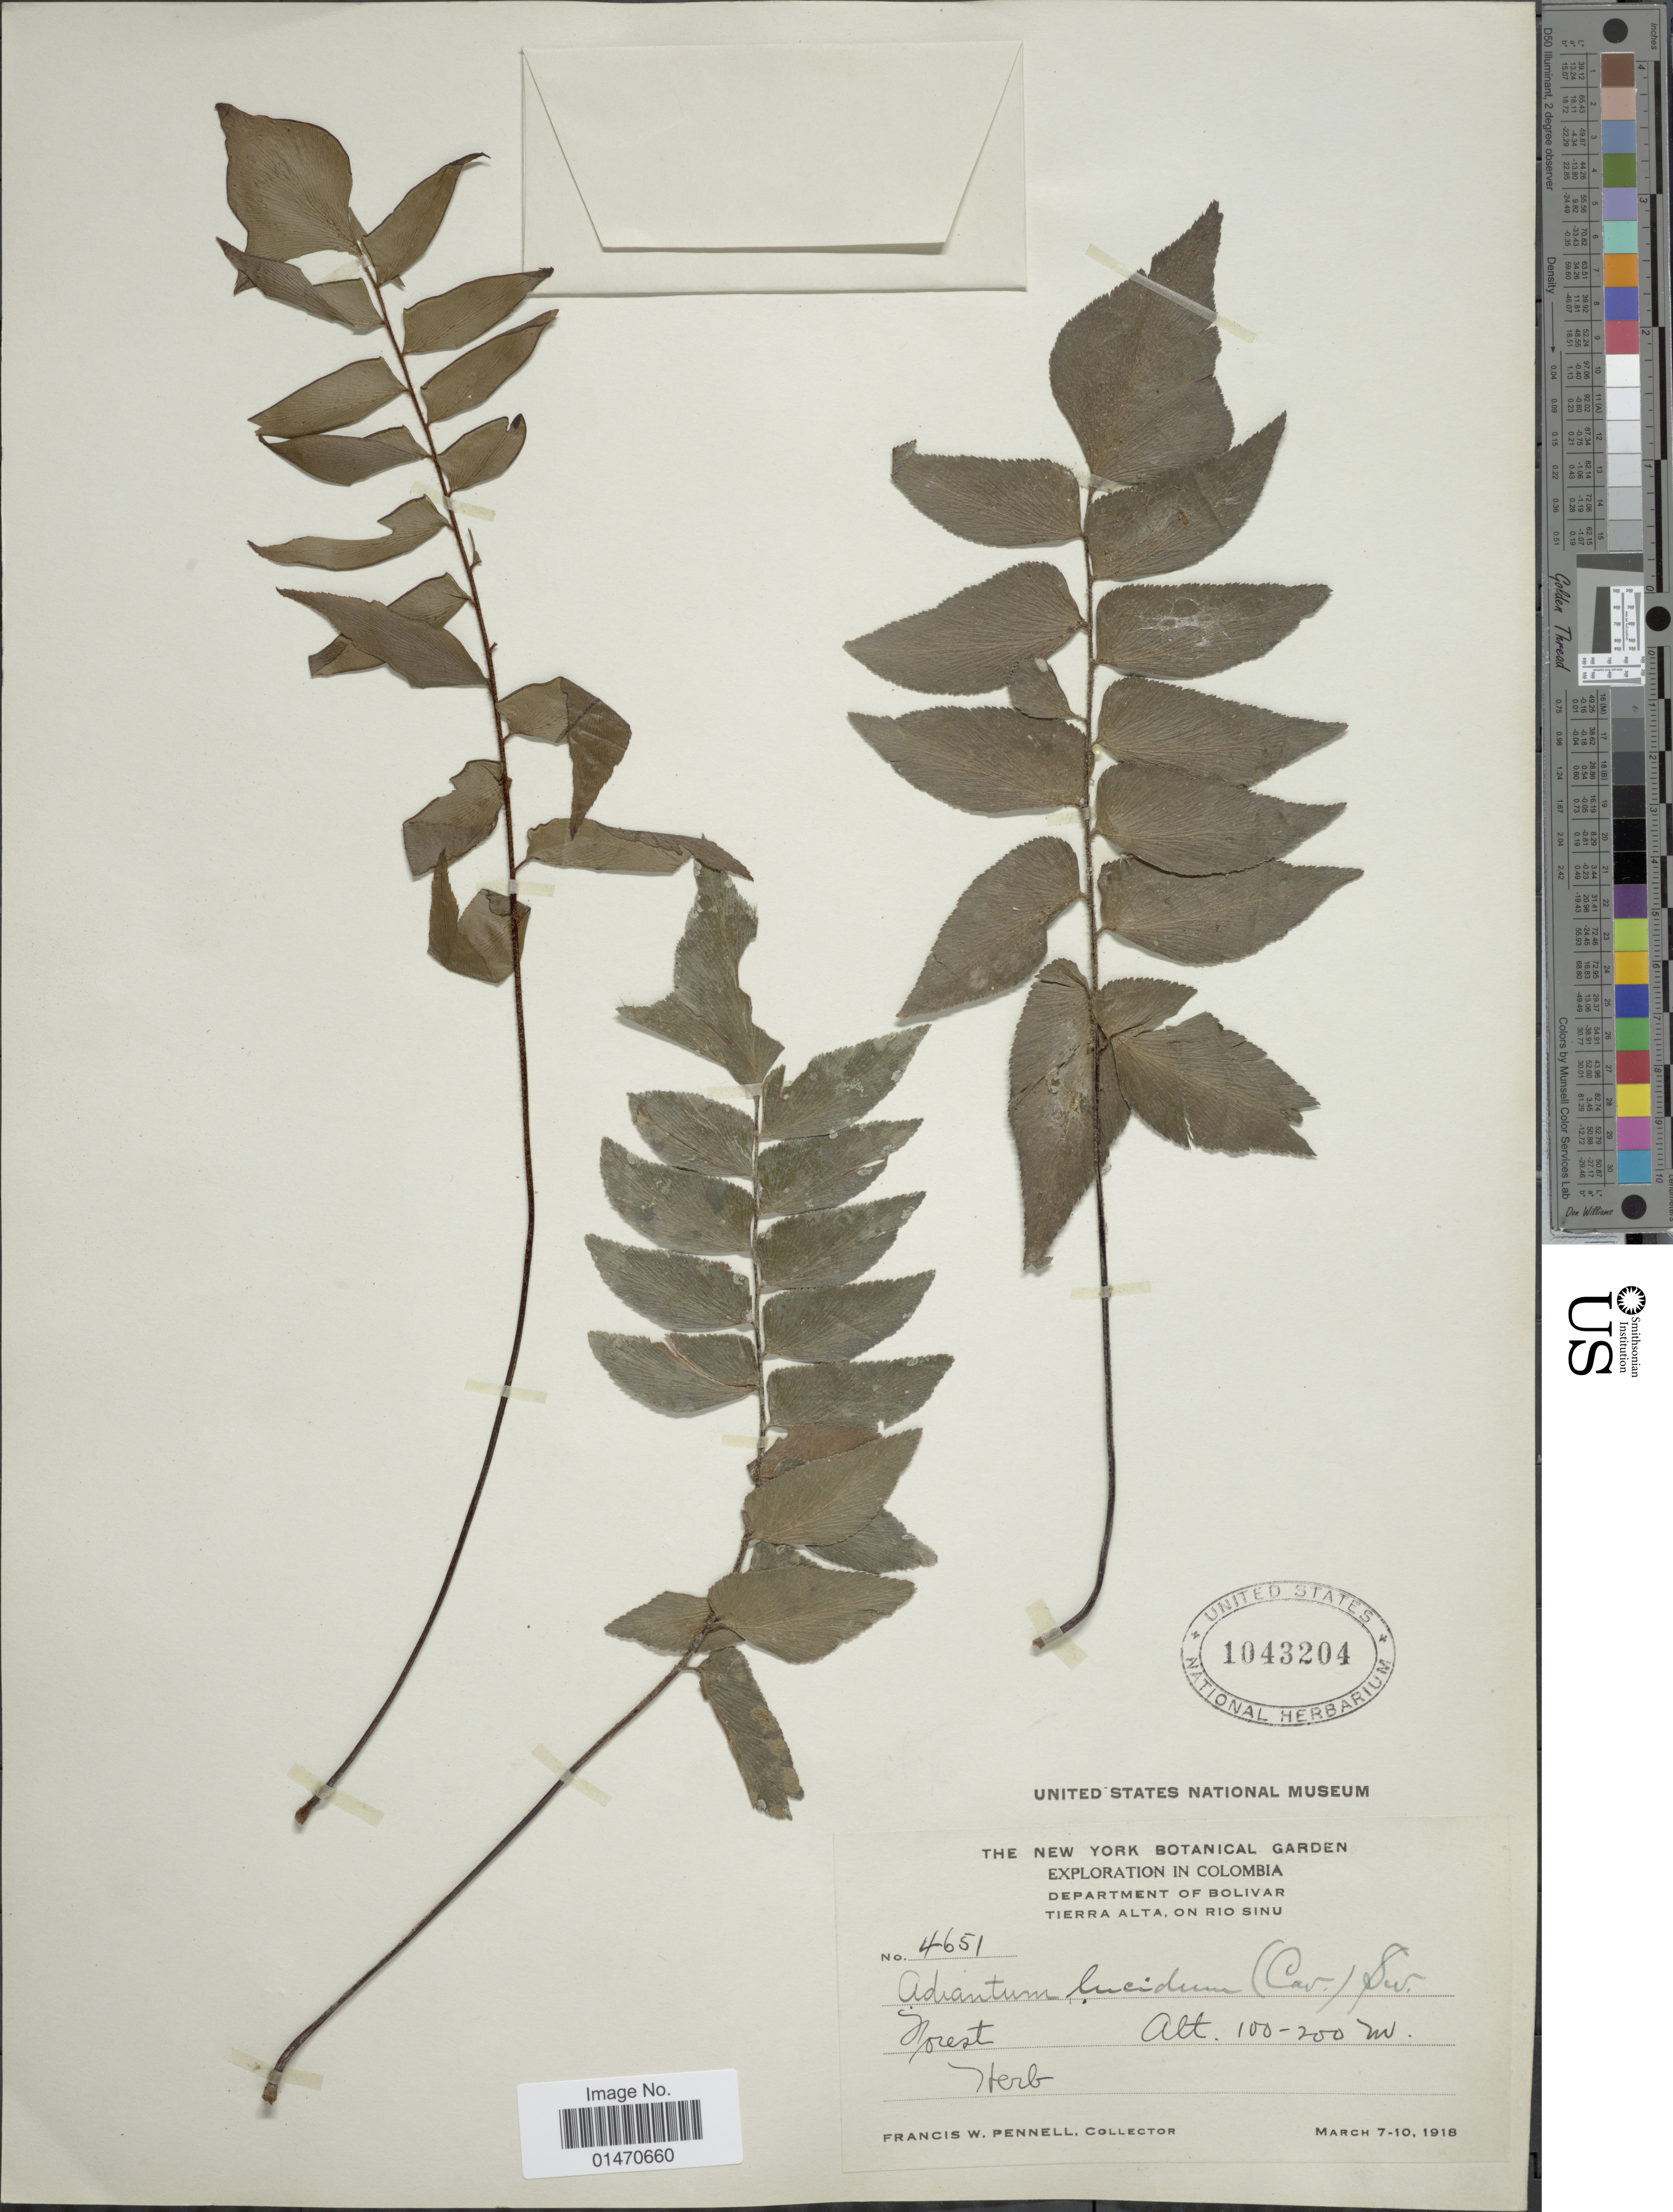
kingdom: Plantae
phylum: Tracheophyta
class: Polypodiopsida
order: Polypodiales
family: Pteridaceae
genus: Adiantum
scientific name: Adiantum lucidum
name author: (Cav.) Sw.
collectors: F. W. Pennell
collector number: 4651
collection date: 1918-03-07/1918-03-10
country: Colombia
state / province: Bolívar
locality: Department of Bolivar, Tierra Alta, on Rio Sinu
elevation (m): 100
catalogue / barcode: US 1043204